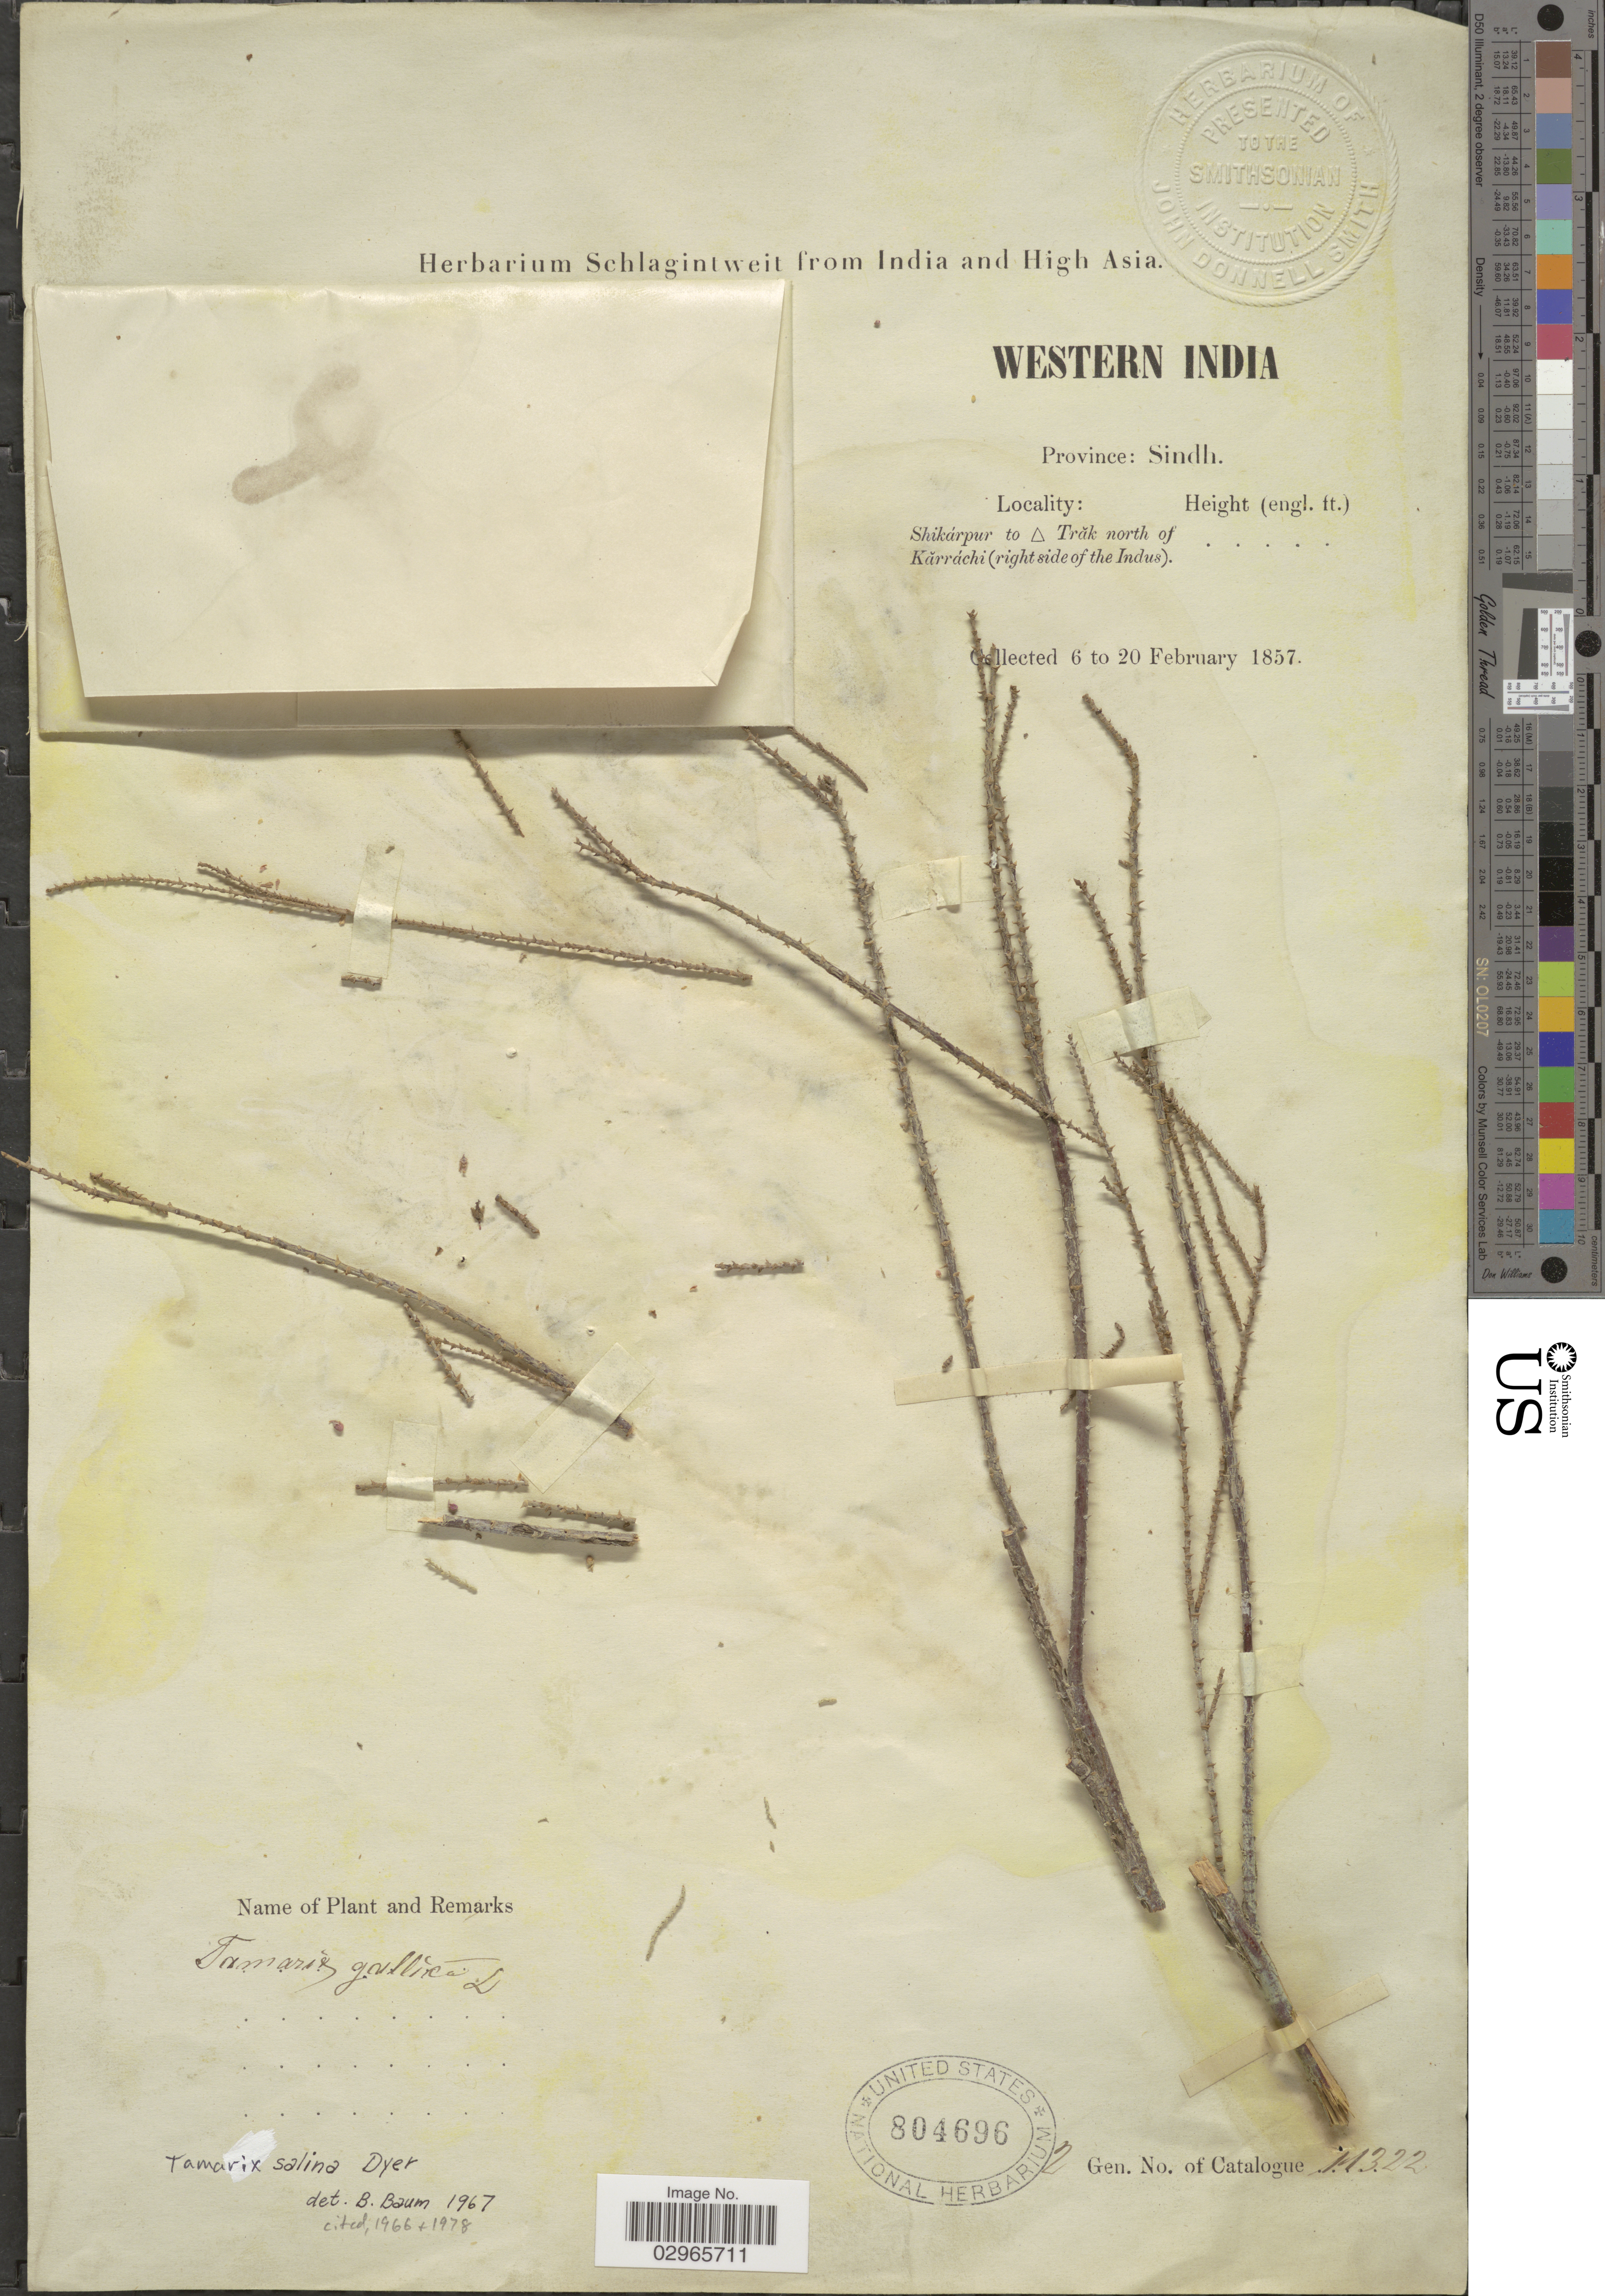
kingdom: Plantae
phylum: Tracheophyta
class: Magnoliopsida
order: Caryophyllales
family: Tamaricaceae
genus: Tamarix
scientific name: Tamarix salina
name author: Dyer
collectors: ex herb. Schlagintweit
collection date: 1857-02-06/1857-02-20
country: Pakistan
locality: Western India. Province: Sindh. Shikárpur to Trak north of Karráchi (right side of the Indus).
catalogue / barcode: US 804696